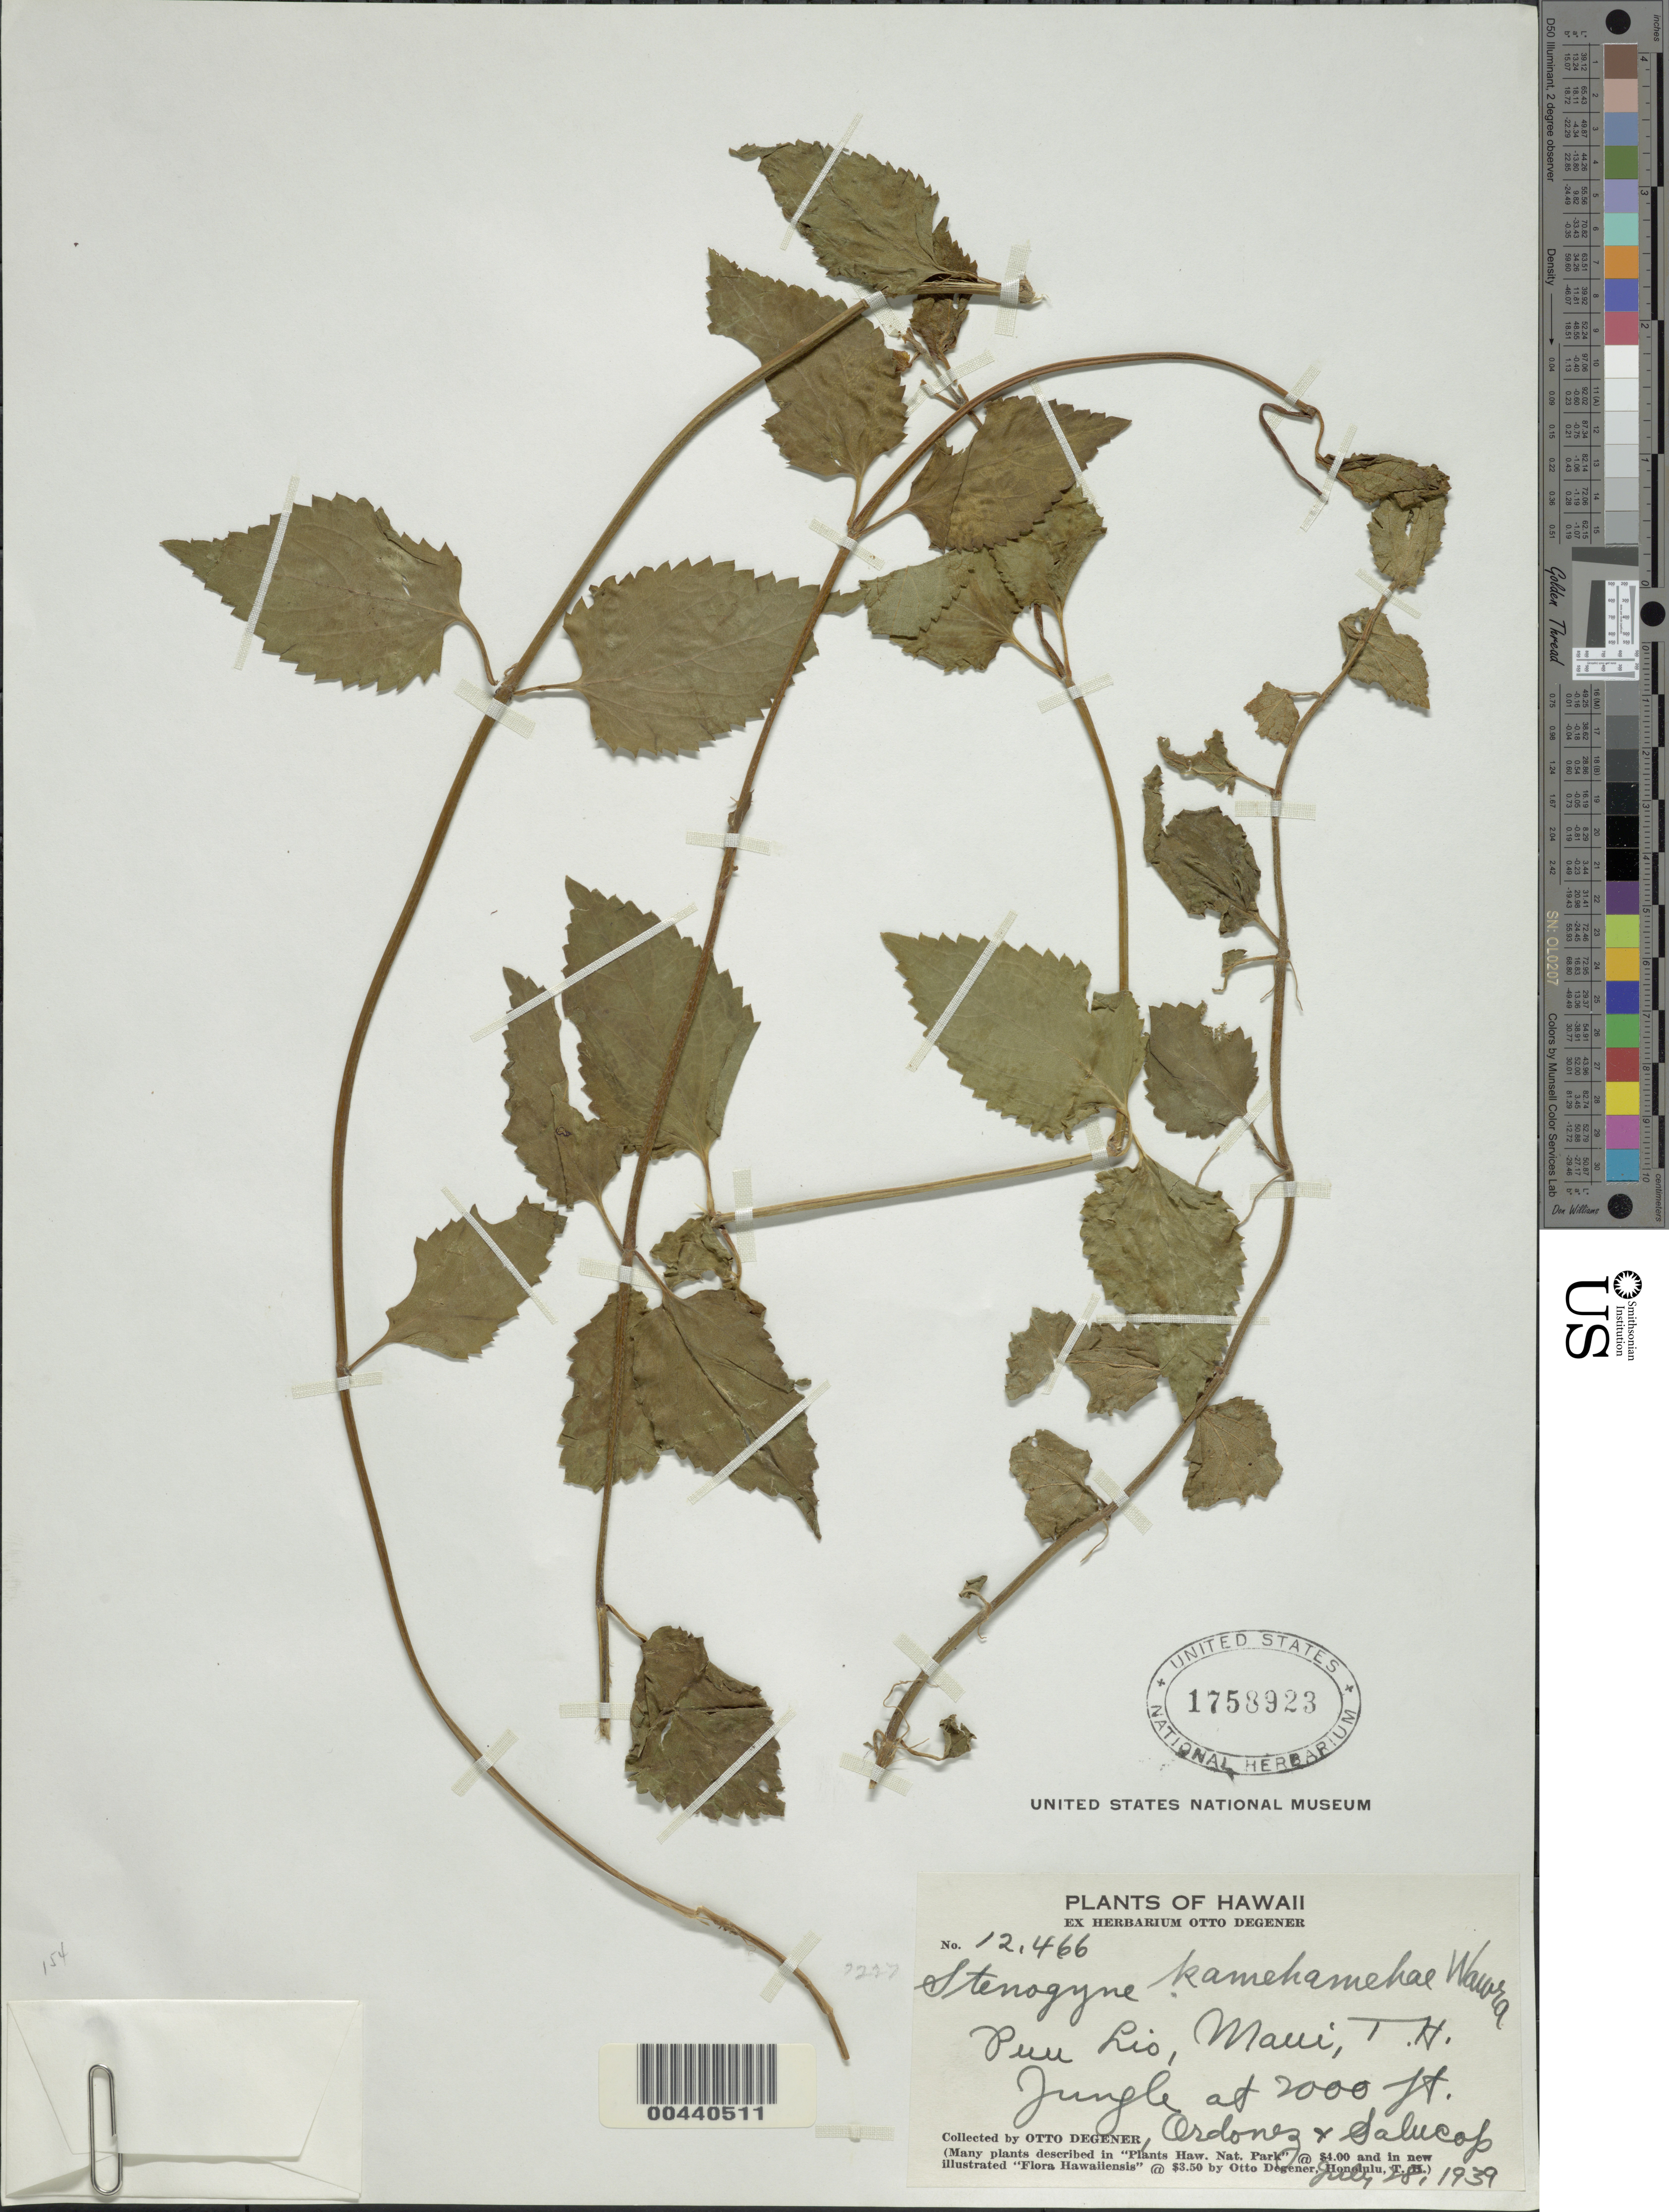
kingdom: Plantae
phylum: Tracheophyta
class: Magnoliopsida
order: Lamiales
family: Lamiaceae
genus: Stenogyne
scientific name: Stenogyne kamehamehae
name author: Wawra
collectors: O. Degener, Ordonez & -- Salucop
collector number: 12466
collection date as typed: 28 Jul 1939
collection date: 1939-07-28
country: United States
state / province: Hawaii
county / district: Maui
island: Maui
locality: Puu Lio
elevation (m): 610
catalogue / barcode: US 1758923